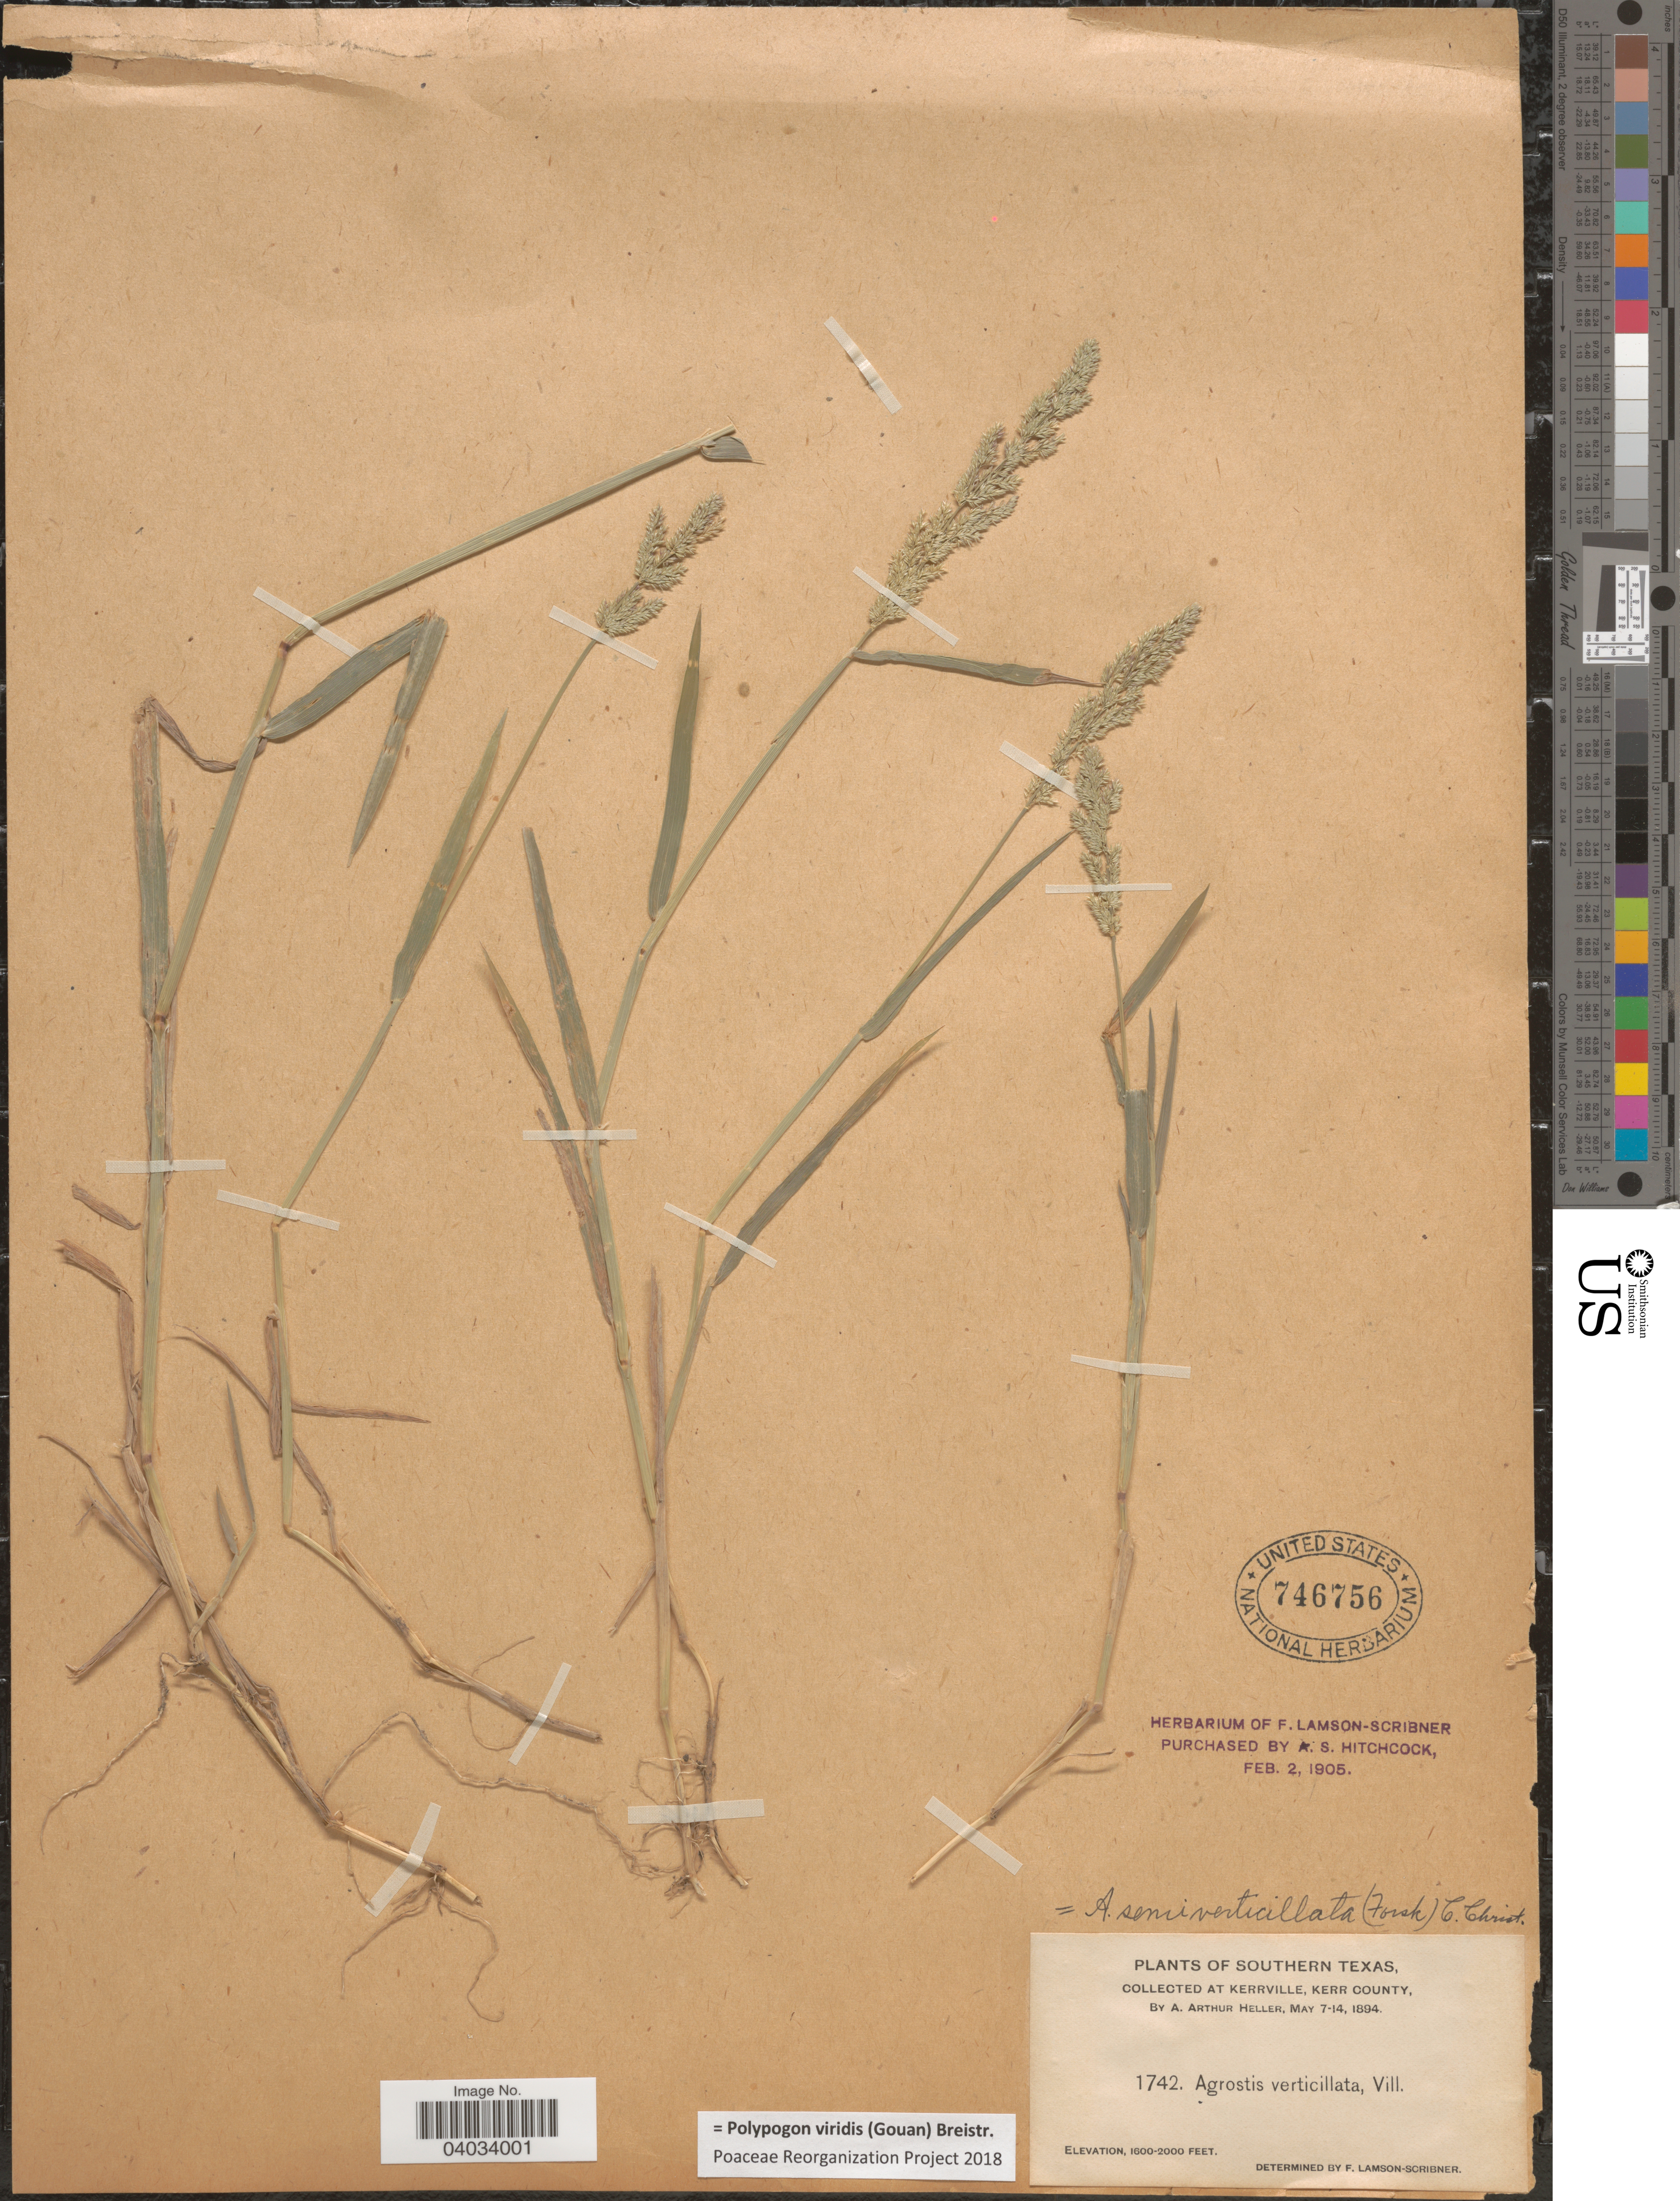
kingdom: Plantae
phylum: Tracheophyta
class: Liliopsida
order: Poales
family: Poaceae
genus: Polypogon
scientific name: Polypogon viridis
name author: (Gouan) Breistroffer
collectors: A. A. Heller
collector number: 1742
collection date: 1894-05-07/1894-05-14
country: United States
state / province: Texas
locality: Southern Texas. At Kerrville, Kerr County.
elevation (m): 488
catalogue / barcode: US 746756